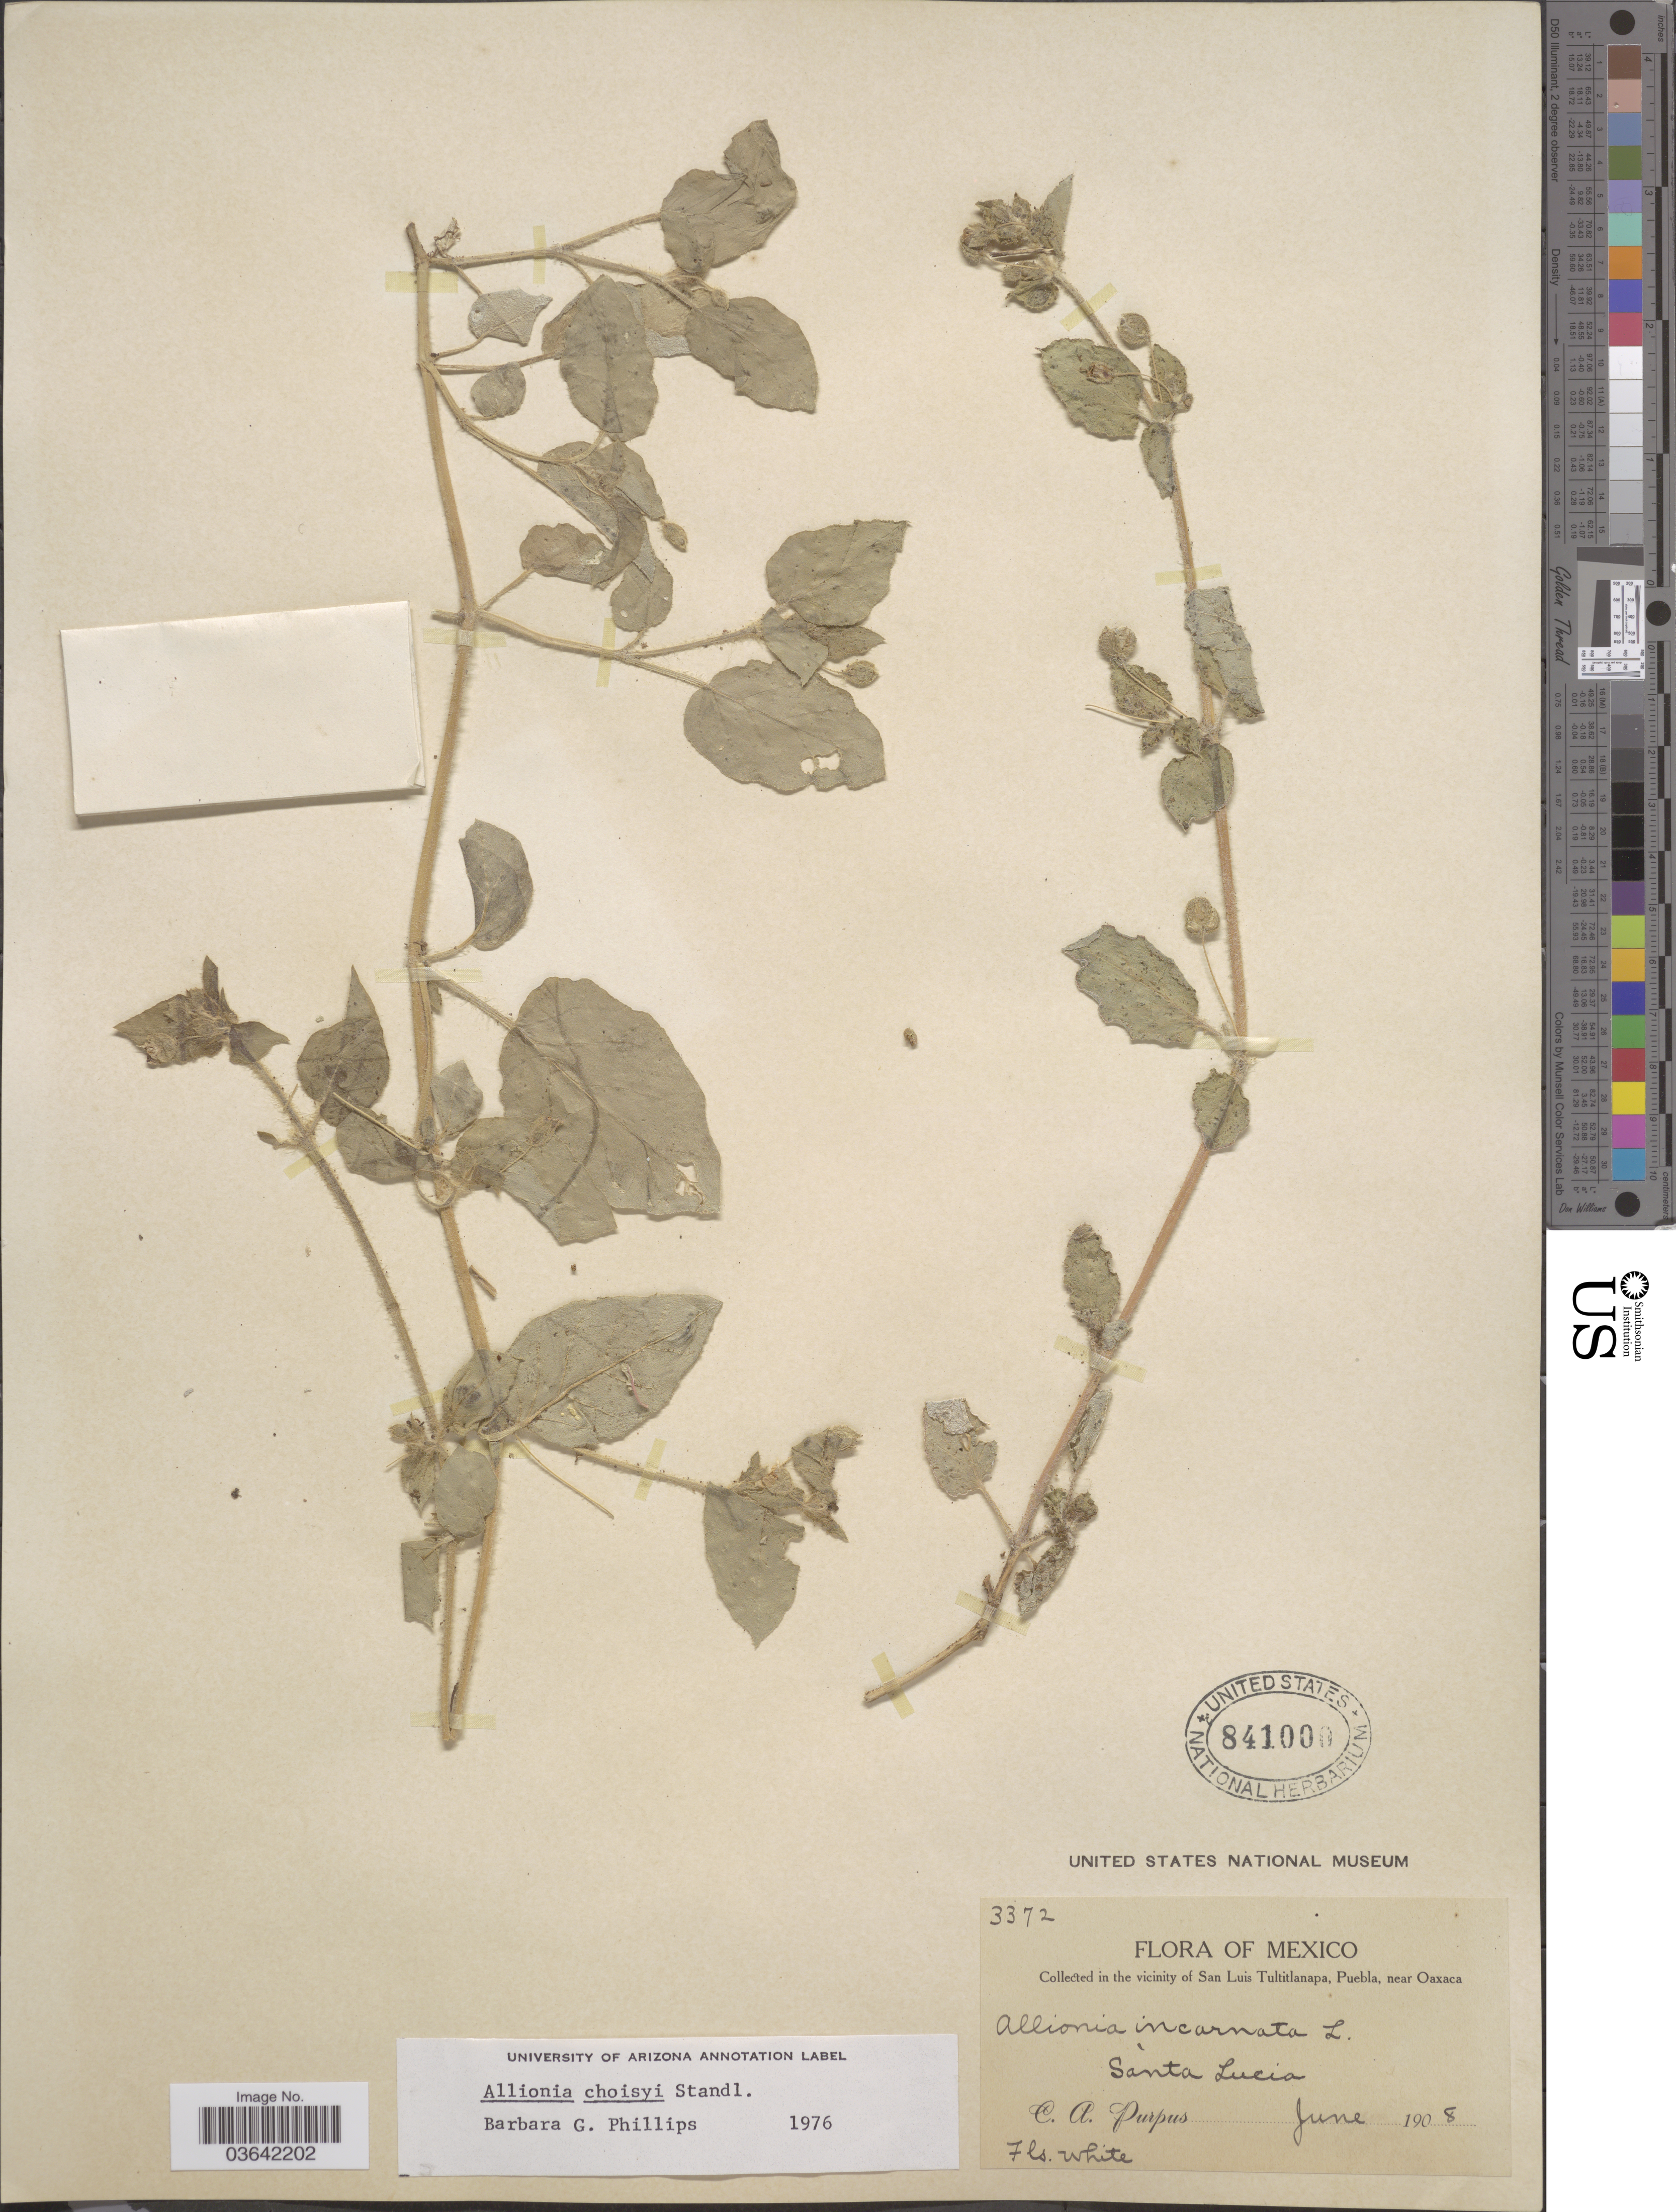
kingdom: Plantae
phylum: Tracheophyta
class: Magnoliopsida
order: Caryophyllales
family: Nyctaginaceae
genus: Allionia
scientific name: Allionia choisyi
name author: Standl.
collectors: C. A. Purpus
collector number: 3372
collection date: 1908-06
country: Mexico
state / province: Puebla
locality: In the vicinity of San Luis Tultitlanapa, Puebla, near Oaxaca. Santa Lucia.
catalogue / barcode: US 841000